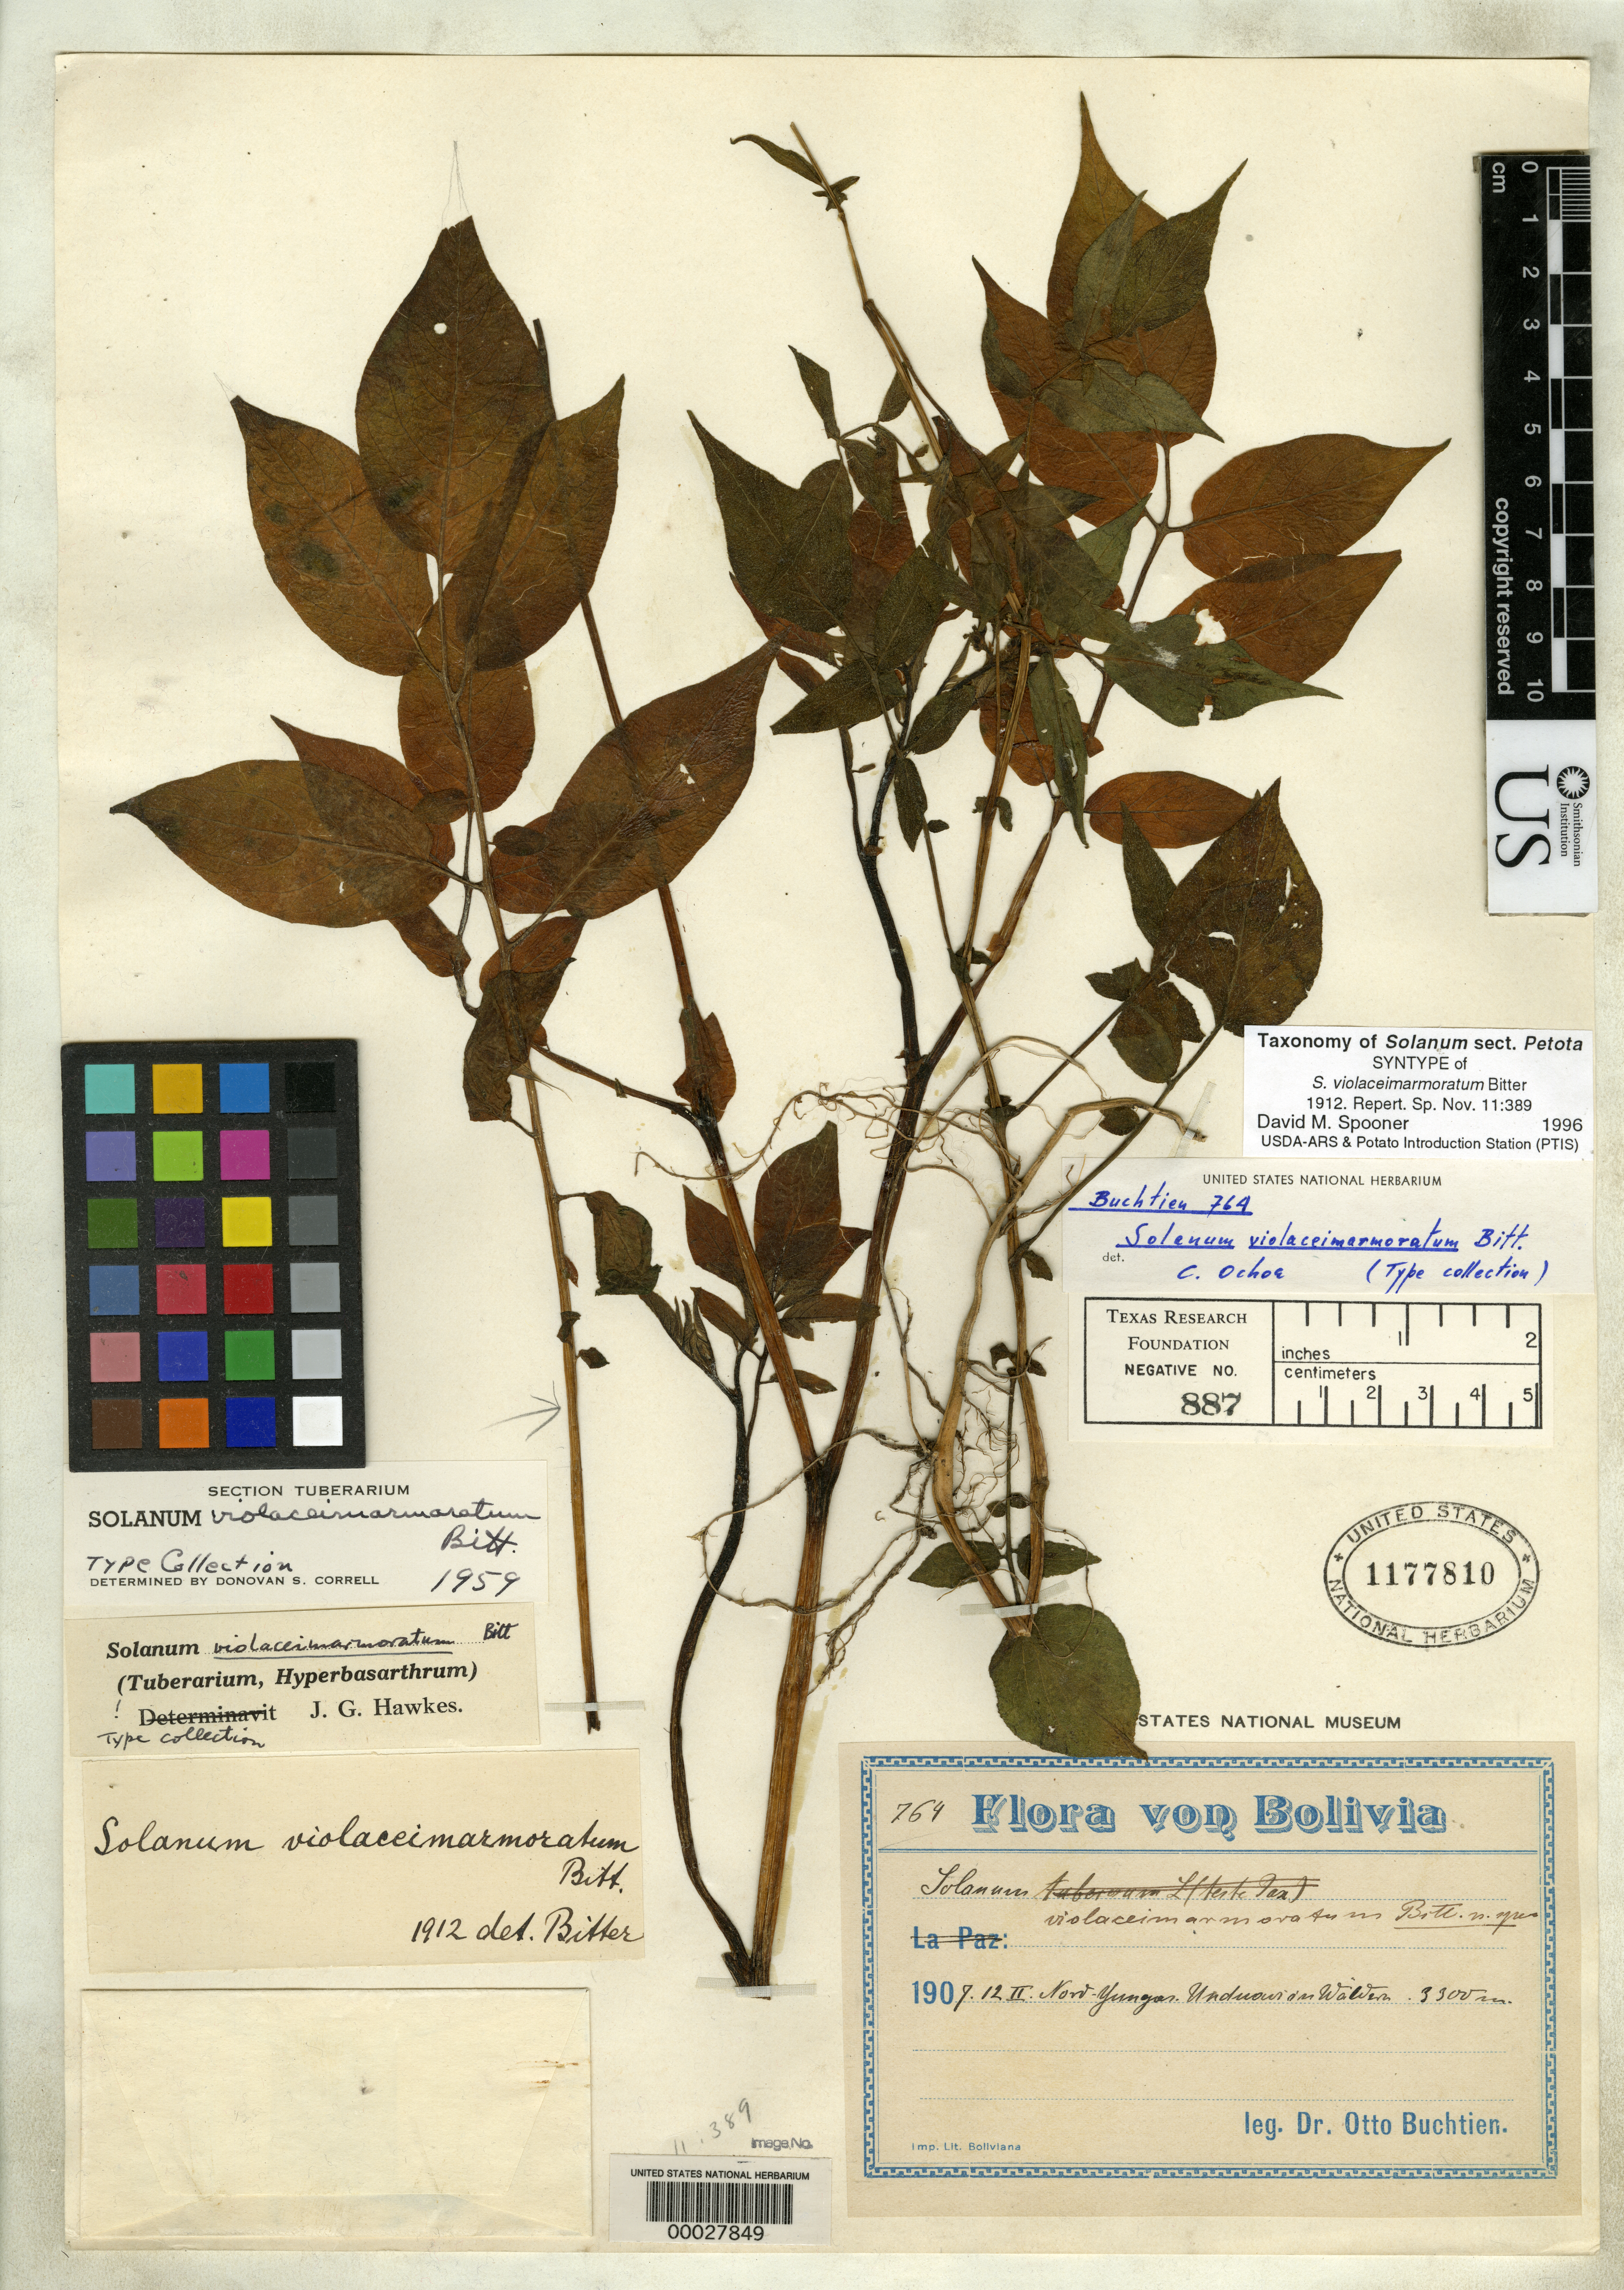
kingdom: Plantae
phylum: Tracheophyta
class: Magnoliopsida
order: Solanales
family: Solanaceae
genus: Solanum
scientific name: Solanum violaceimarmoratum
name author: Bitter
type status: Syntype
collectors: O. Buchtien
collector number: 764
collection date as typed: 12 Feb 1907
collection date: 1907-02-12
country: Bolivia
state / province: La Paz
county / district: Nor Yungas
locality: Unduavi im waldern.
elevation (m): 3300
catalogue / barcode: US 1177810